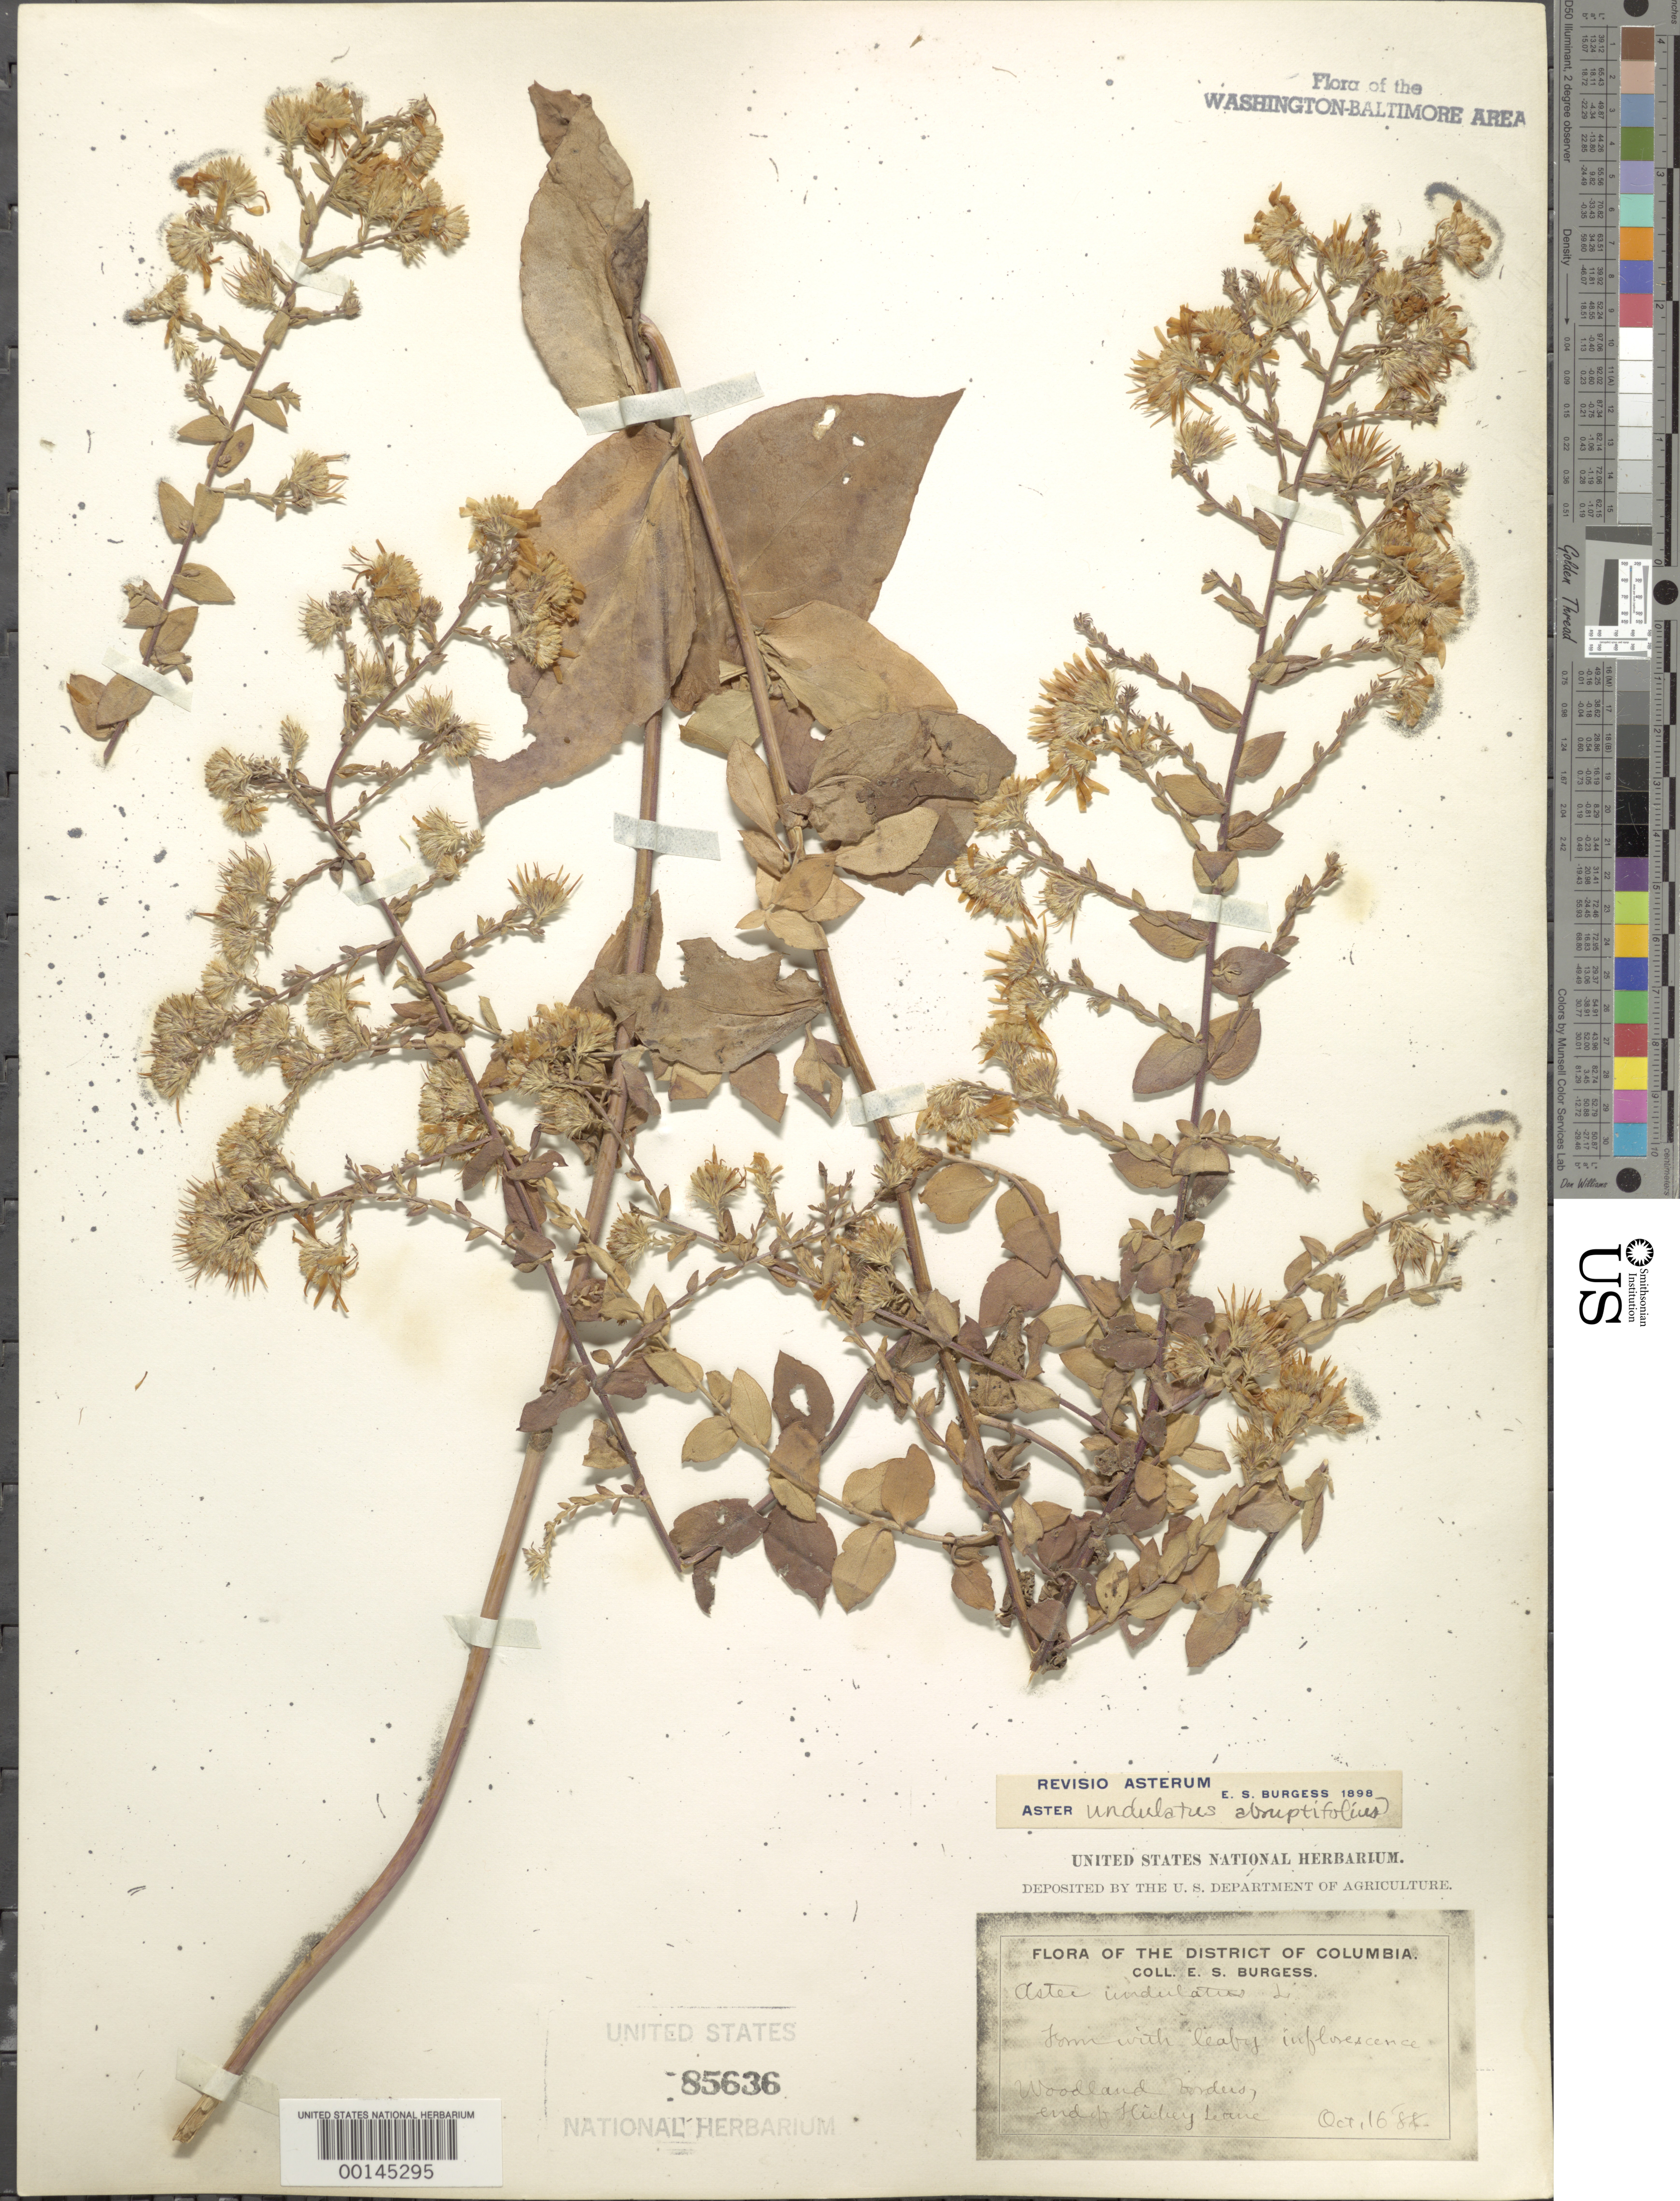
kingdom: Plantae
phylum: Tracheophyta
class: Magnoliopsida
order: Asterales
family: Asteraceae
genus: Symphyotrichum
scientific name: Symphyotrichum undulatum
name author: (L.) G.L. Nesom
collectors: E. Burgess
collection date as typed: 16 Oct 1888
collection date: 1888-10-16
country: United States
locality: End of Hickey Lane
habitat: Woodland border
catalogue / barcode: US 85636